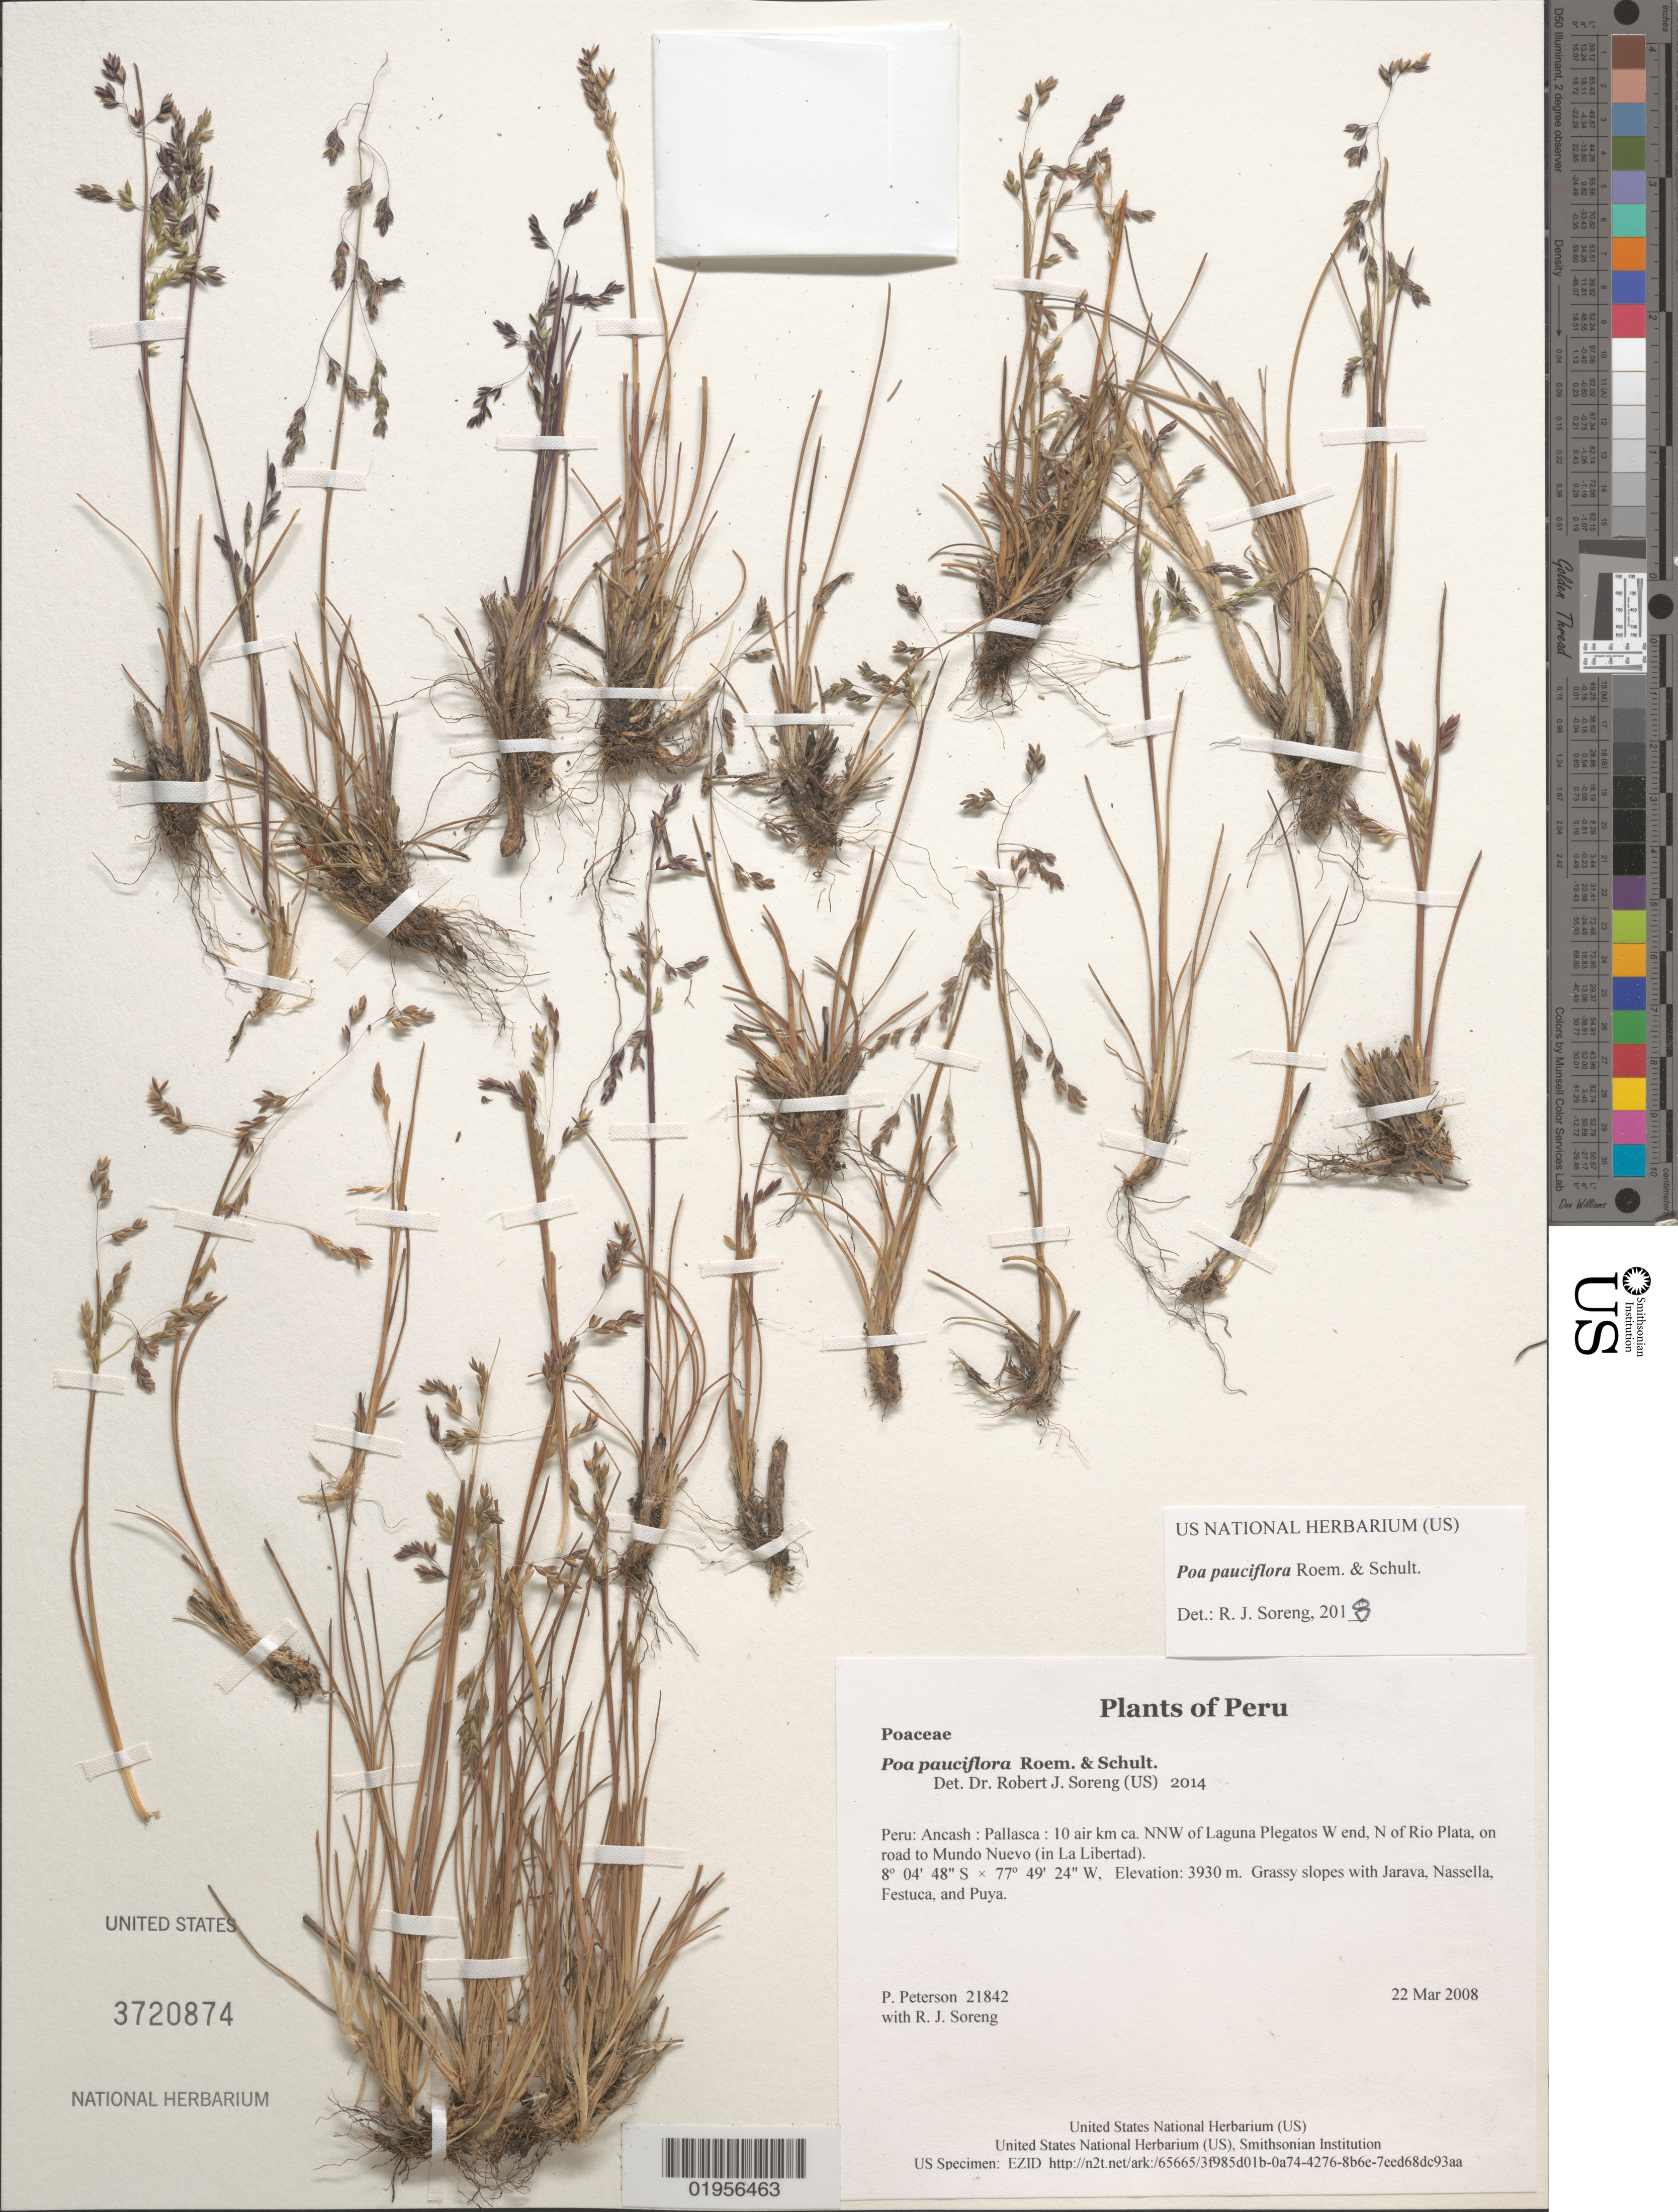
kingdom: Plantae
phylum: Tracheophyta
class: Liliopsida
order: Poales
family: Poaceae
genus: Poa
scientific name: Poa pauciflora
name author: Roem. & Schult.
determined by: Soreng, Robert J., Research Associate (BOT), Smithsonian Institution - National Museum of Natural History (UNITED STATES)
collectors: P. M. Peterson & R. J. Soreng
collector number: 21842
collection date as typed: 22 Mar 2008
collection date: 2008-03-22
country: Peru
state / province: Ancash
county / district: Pallasca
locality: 10 air km ca. NNW of Laguna Plegatos W end, N of Rio Plata, on road to Mundo Nuevo (in La Libertad)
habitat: Grassy slopes with Jarava, Nassella, Festuca, and Puya.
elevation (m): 3930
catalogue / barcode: US 3720874